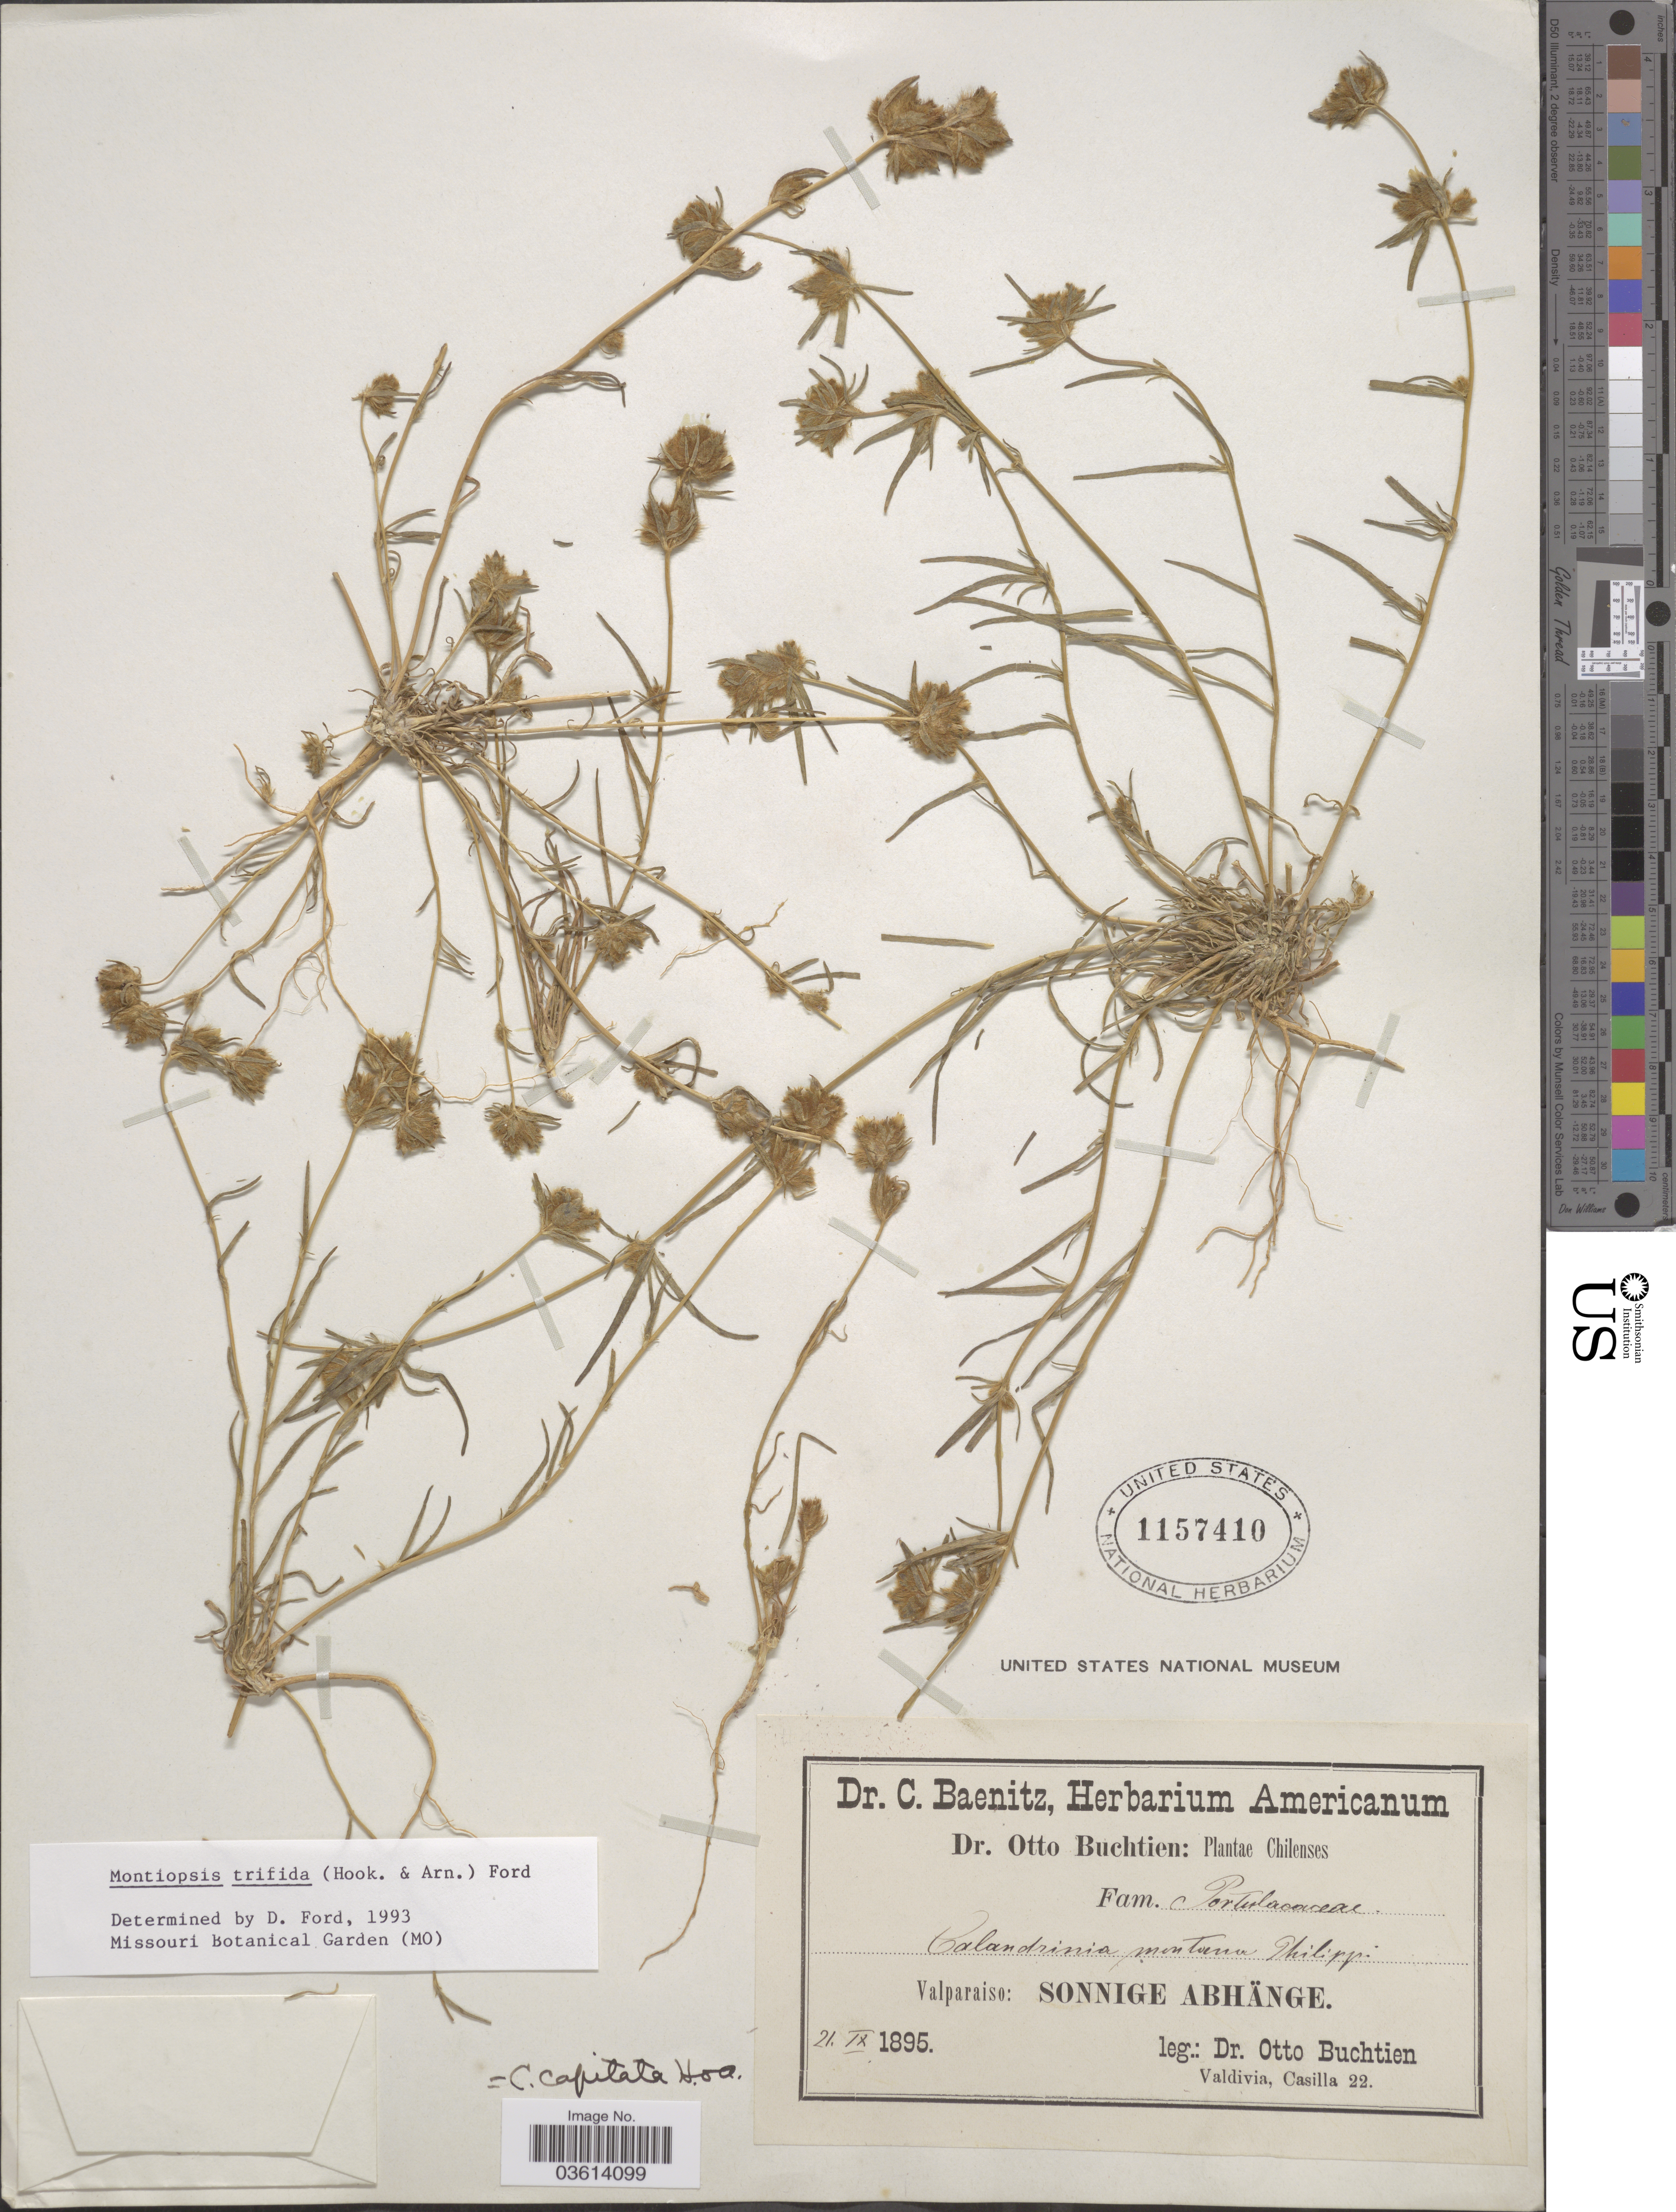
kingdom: Plantae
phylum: Tracheophyta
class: Magnoliopsida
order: Caryophyllales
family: Montiaceae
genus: Montiopsis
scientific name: Montiopsis trifida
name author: (Hook. & Arn.) D.I. Ford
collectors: O. Buchtien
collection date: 1895-09-21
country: Chile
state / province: Valparaíso (V)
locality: Valparaiso: Sonnige Abhänge.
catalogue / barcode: US 1157410